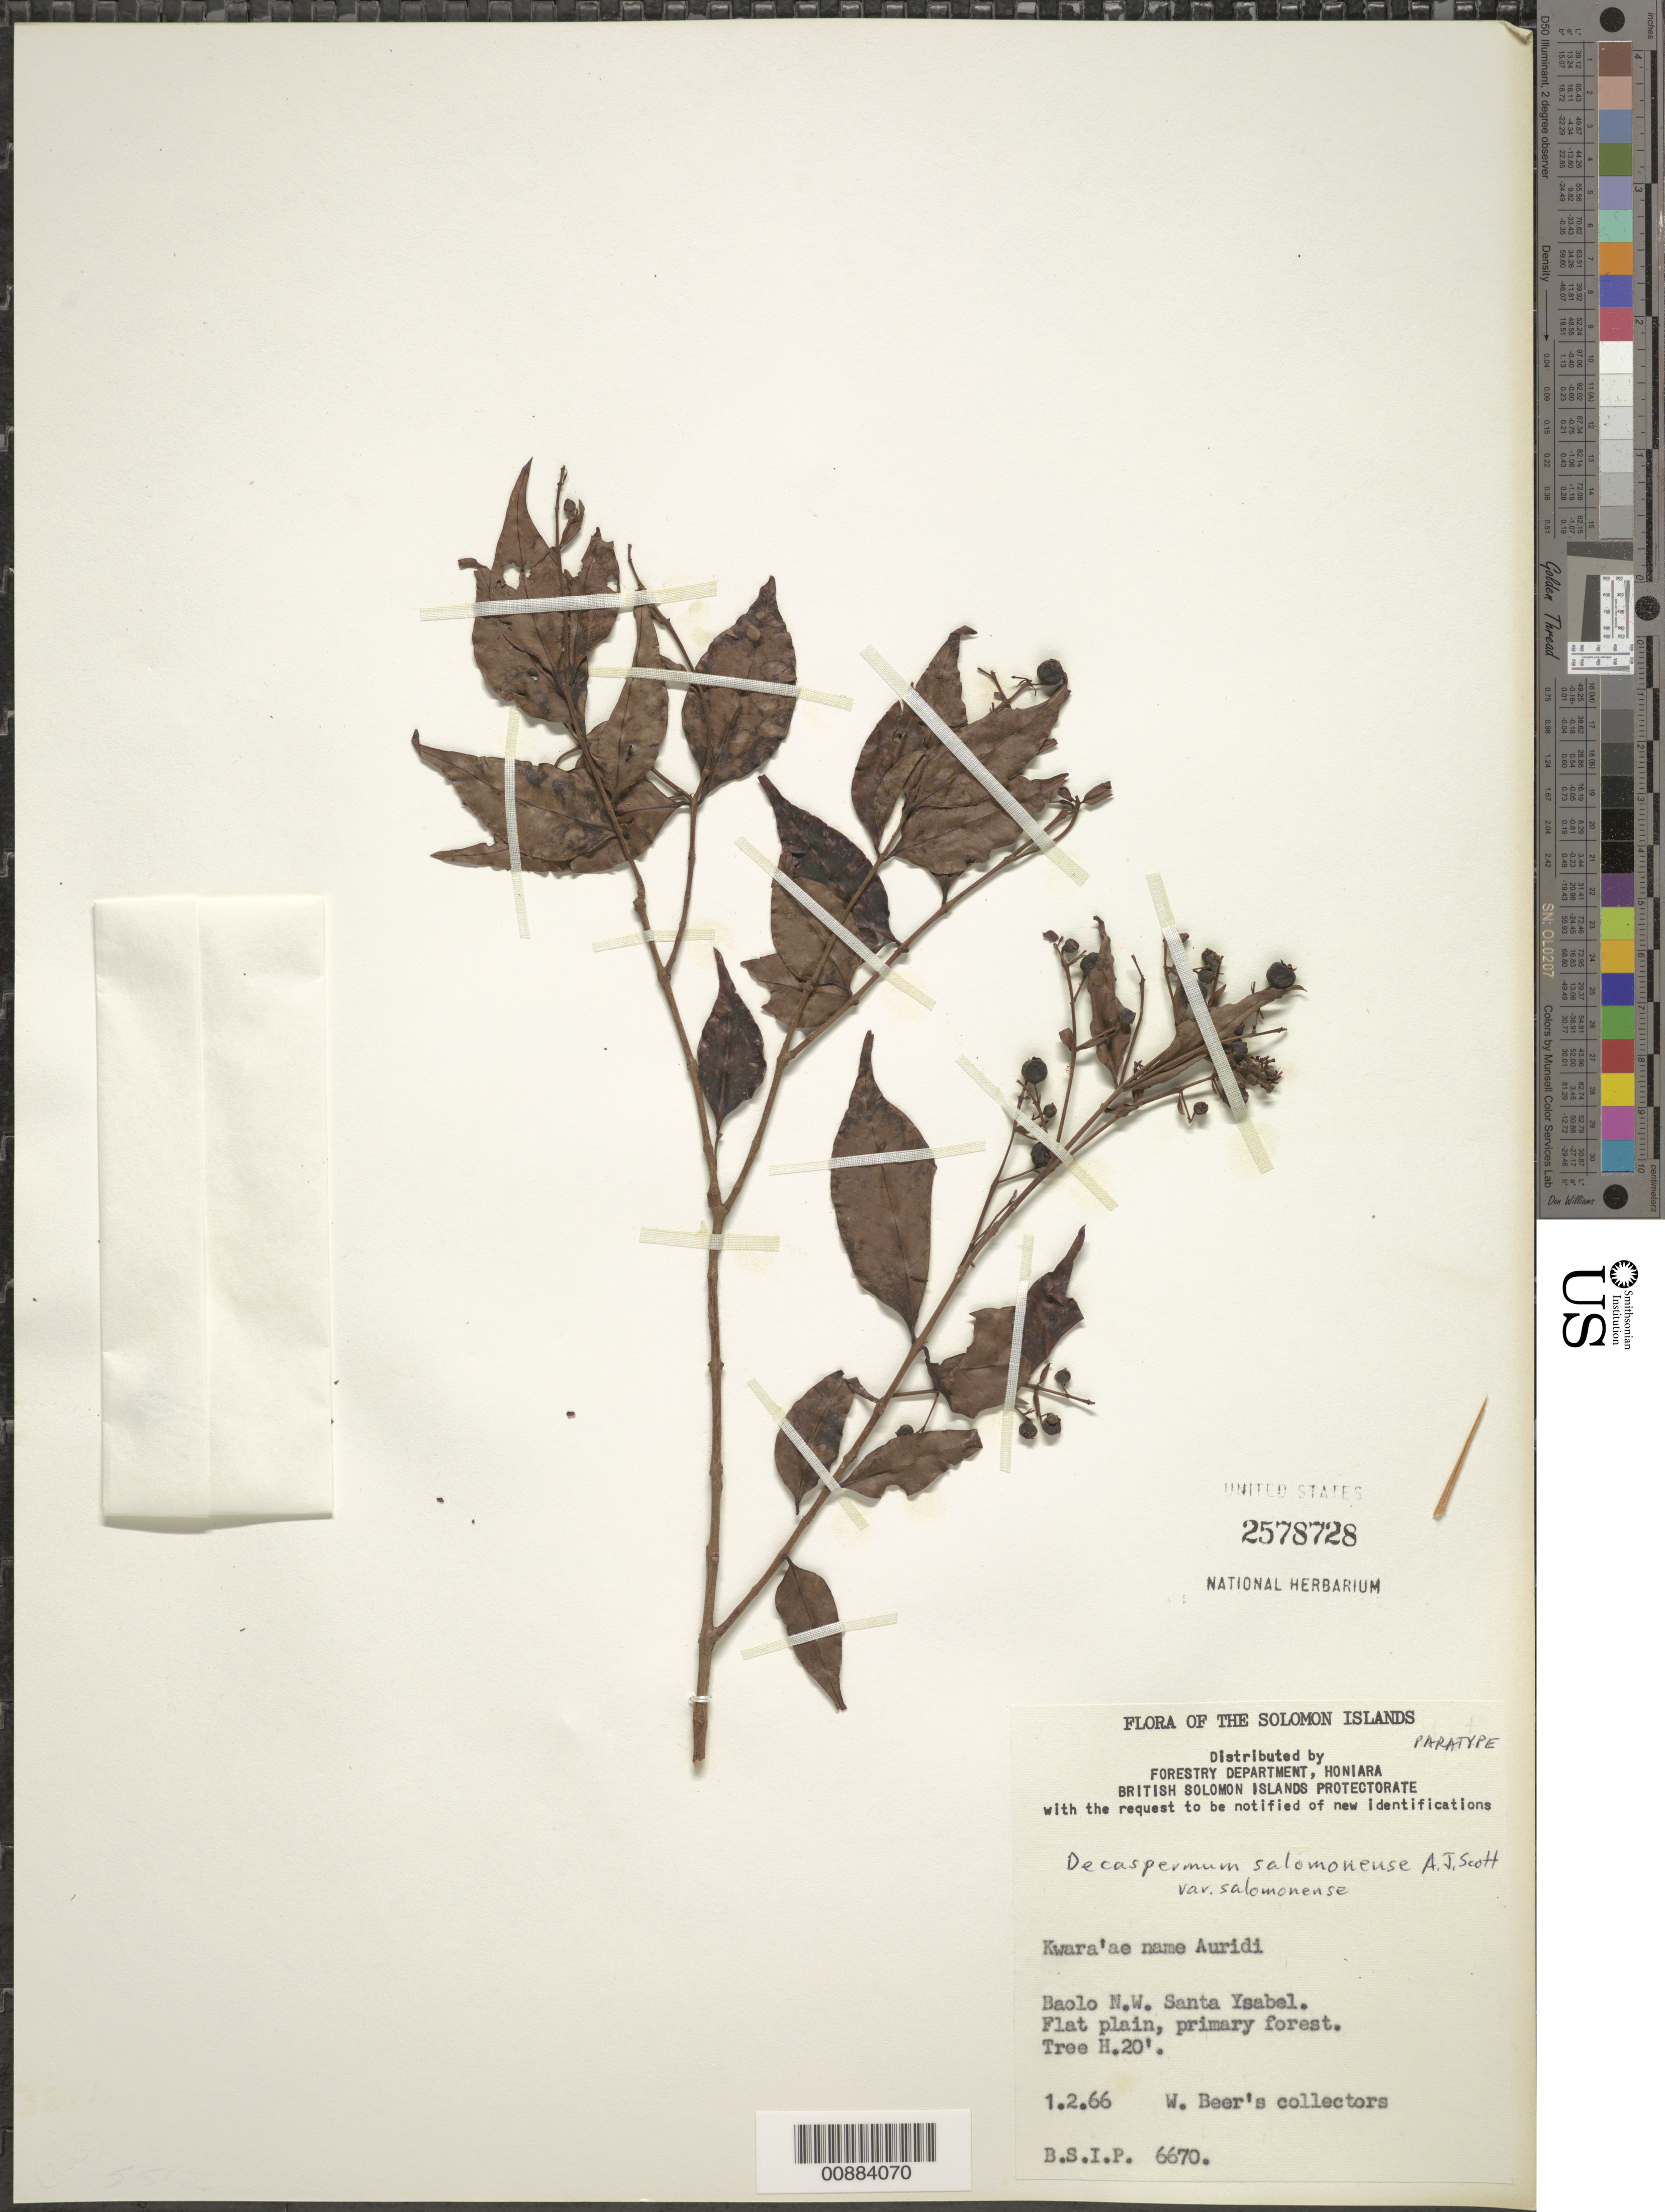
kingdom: Plantae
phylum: Tracheophyta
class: Magnoliopsida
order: Myrtales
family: Myrtaceae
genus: Decaspermum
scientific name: Decaspermum salomonense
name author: A.J. Scott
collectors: W. Beer's Collectors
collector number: BSIP 6670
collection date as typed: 02 Jan 1966 or 01 Feb 1966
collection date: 1966-01-02 or 1966-02-01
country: Solomon Islands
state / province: Isabel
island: Santa Isabel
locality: Baolo NW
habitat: flat plain, primary forest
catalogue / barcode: US 2578728